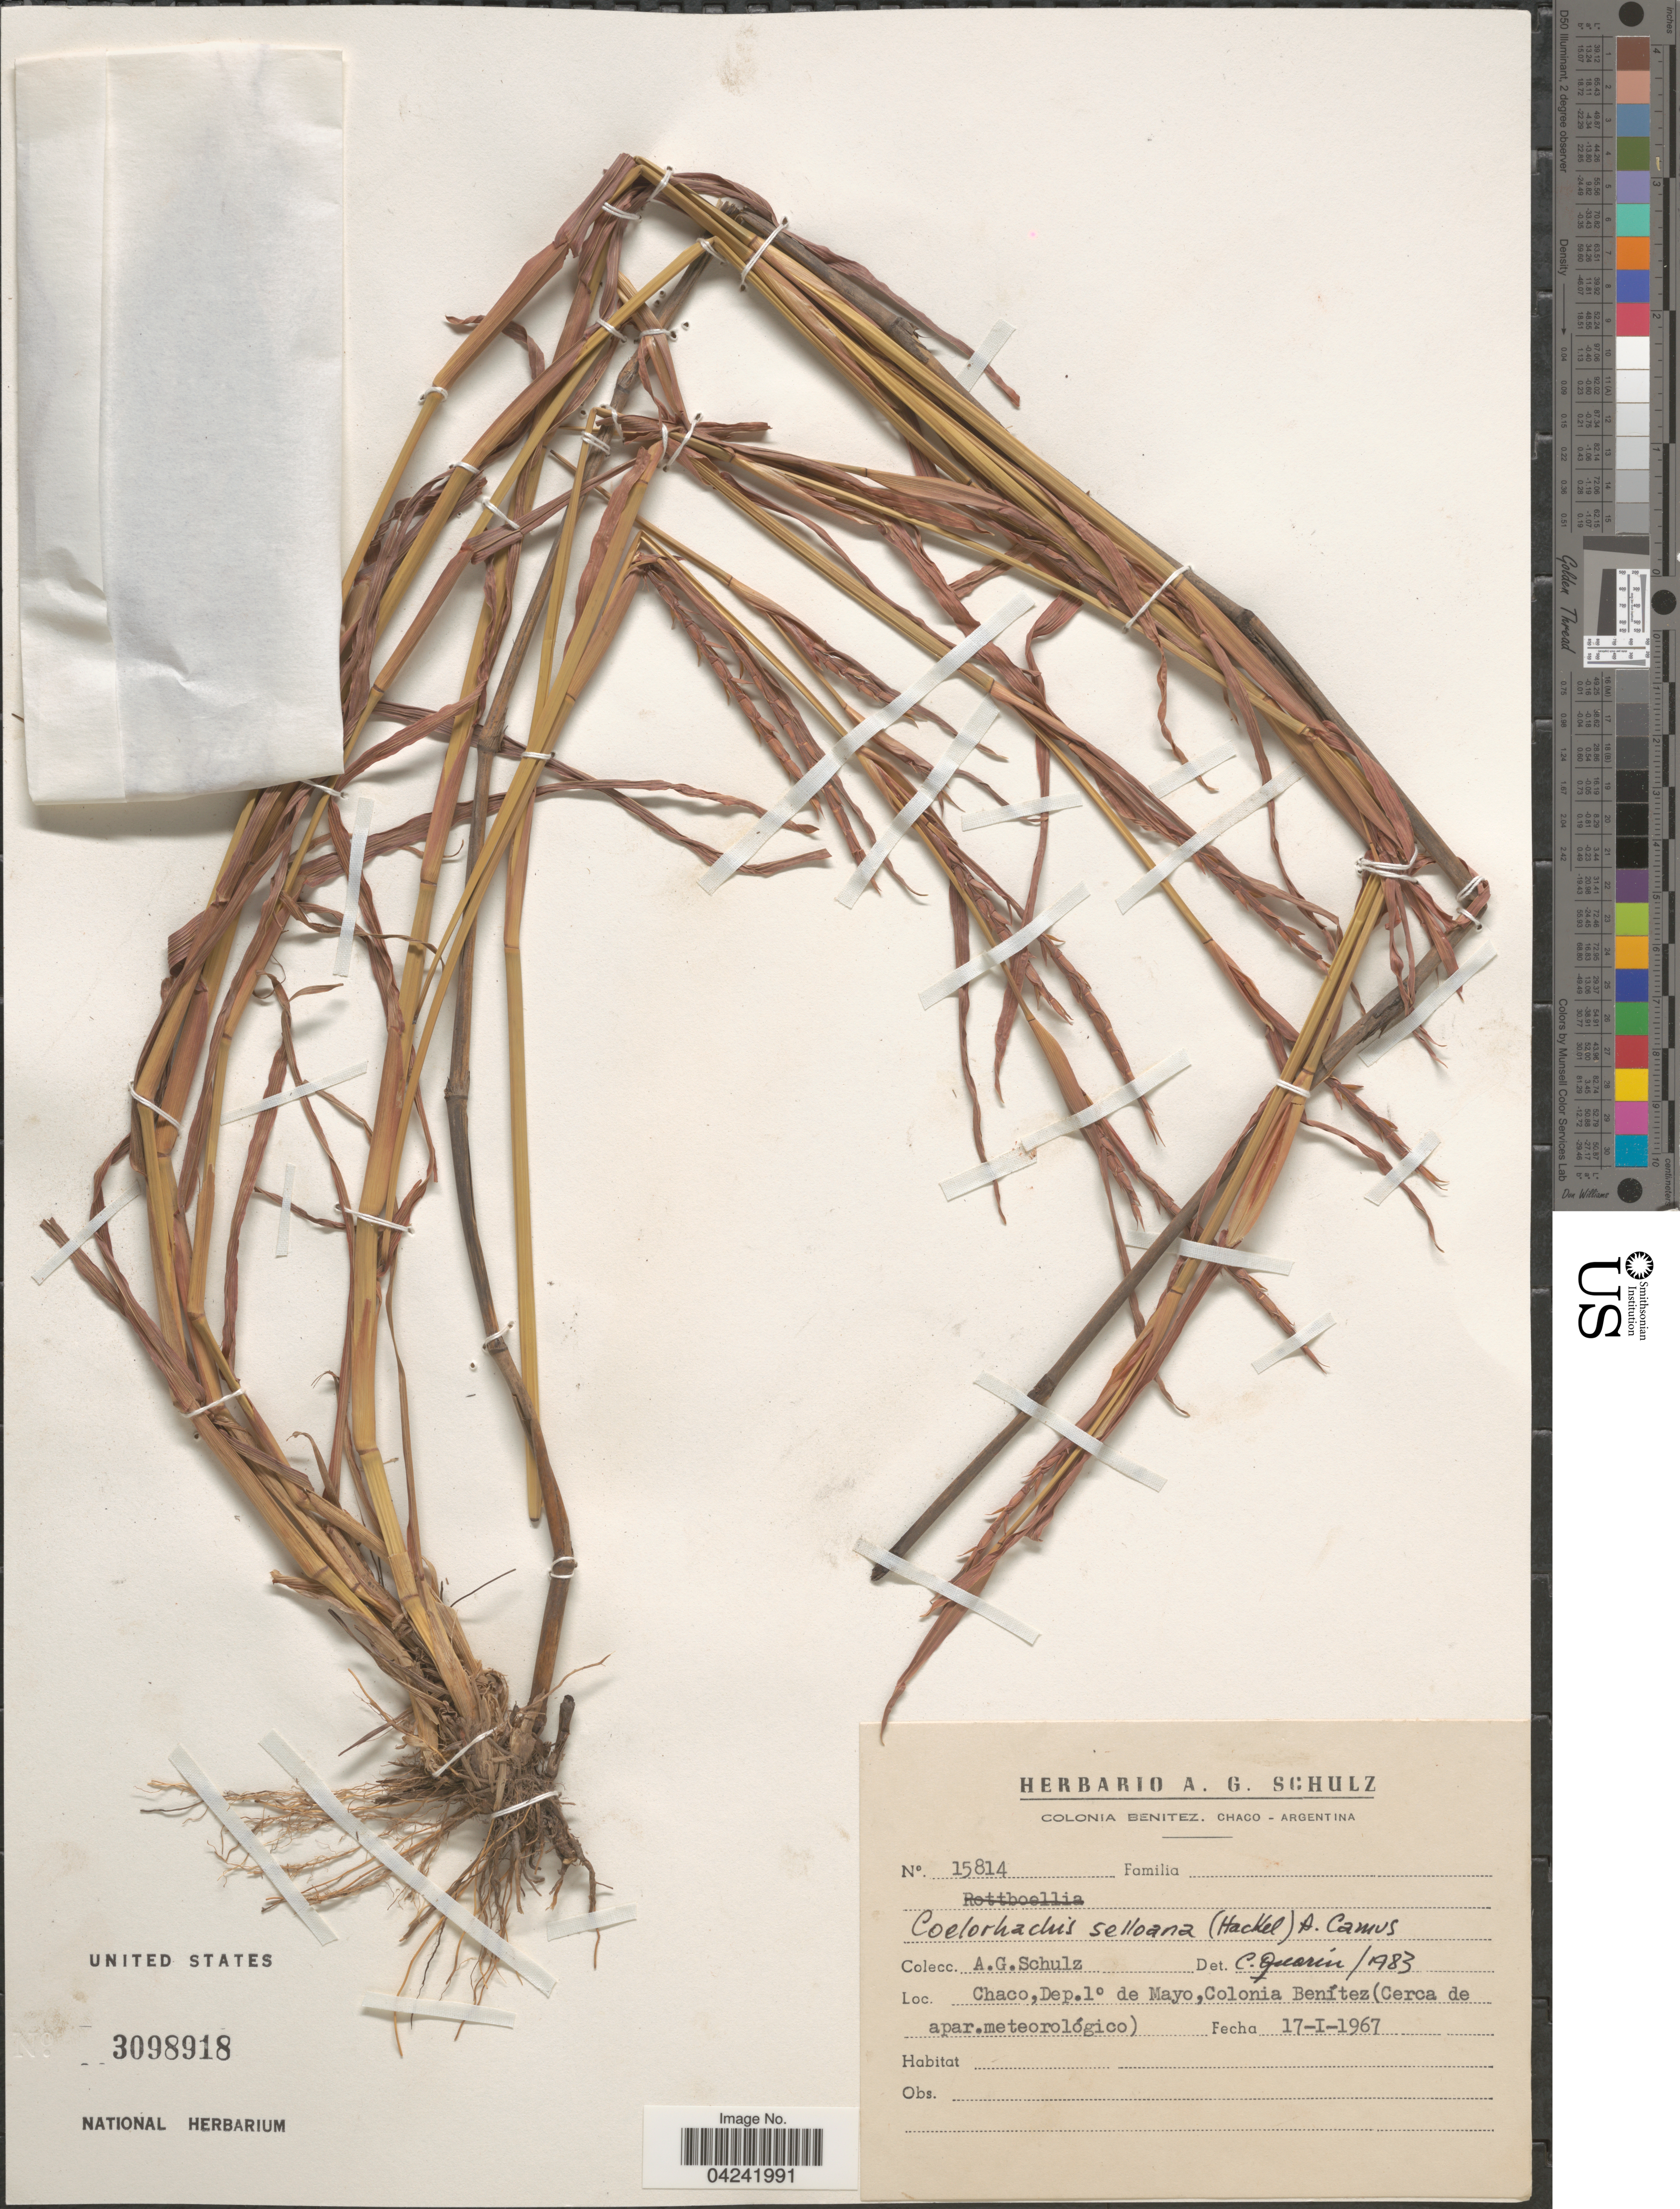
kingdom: Plantae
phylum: Tracheophyta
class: Liliopsida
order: Poales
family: Poaceae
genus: Mnesithea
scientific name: Mnesithea selloana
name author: (Hack.) de Koning & Sosef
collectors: A. G. Schulz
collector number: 15814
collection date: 1967-01-17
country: Argentina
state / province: Chaco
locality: Dep. 1° de Mayo, Colonia Benítez (Cerca de apar. meteorológico).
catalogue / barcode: US 3098918